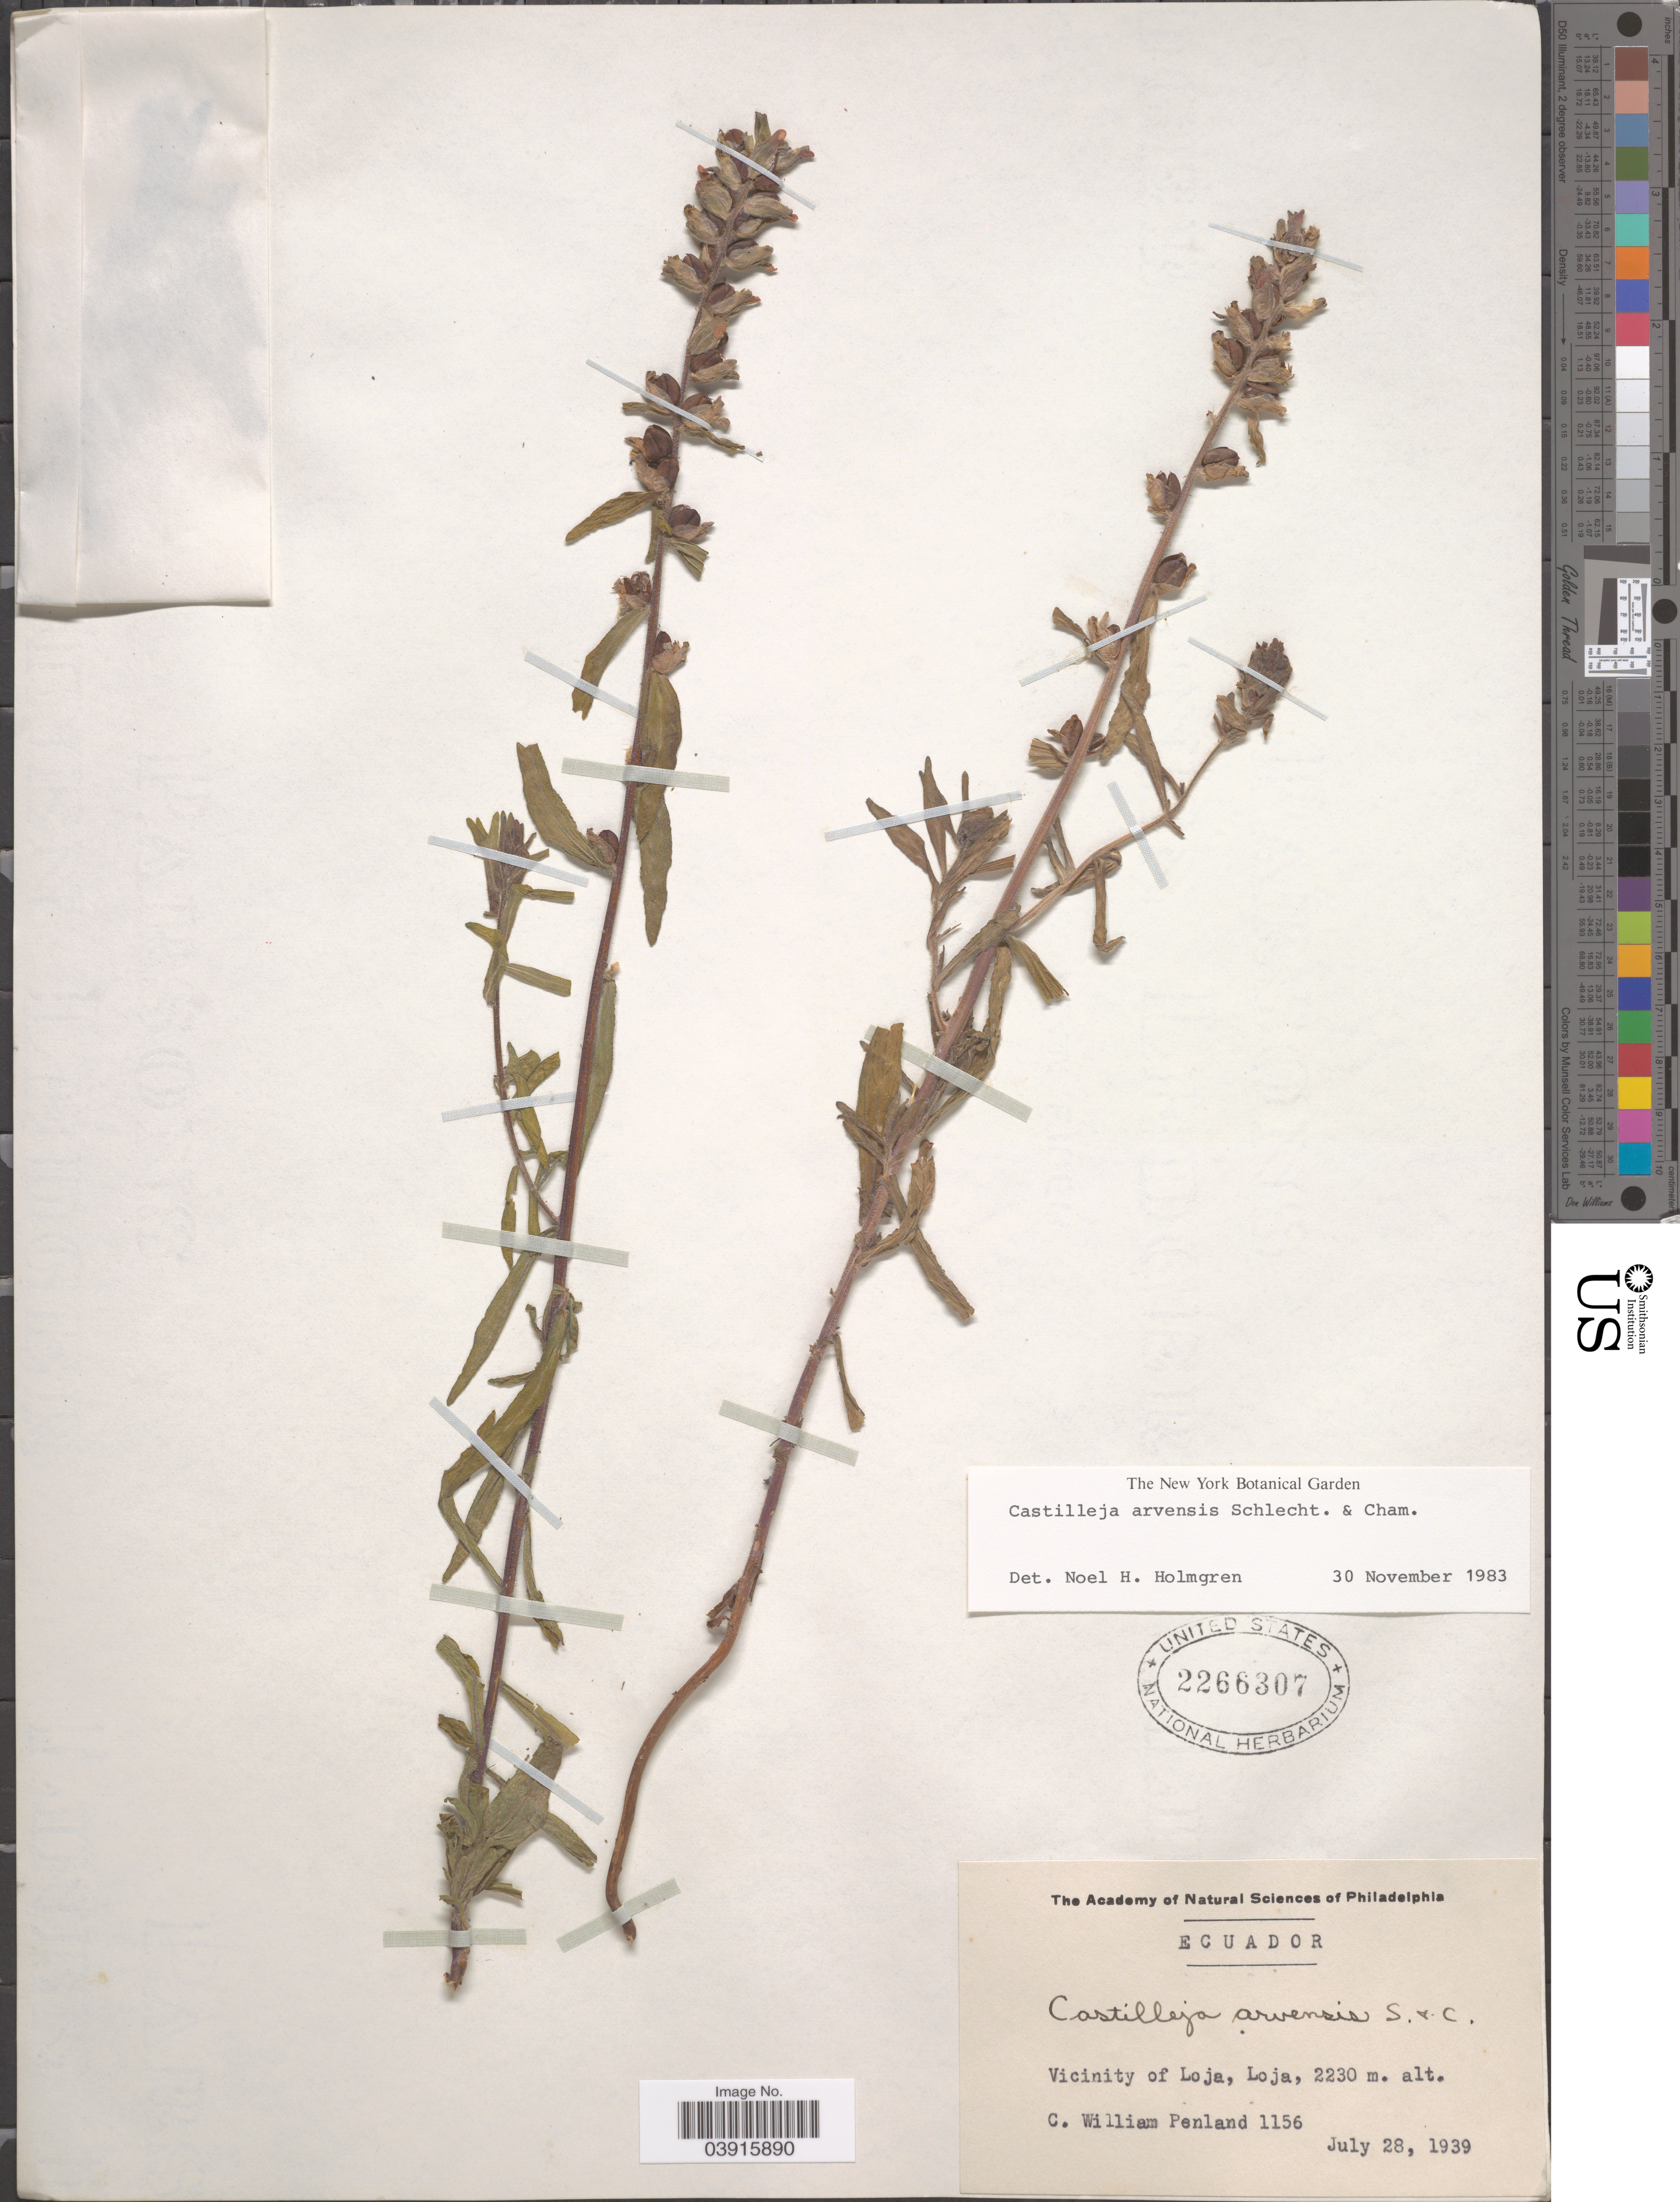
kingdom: Plantae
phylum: Tracheophyta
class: Magnoliopsida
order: Lamiales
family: Orobanchaceae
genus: Castilleja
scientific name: Castilleja arvensis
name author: Schltdl. & Cham.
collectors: C. W. Penland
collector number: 1156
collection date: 1939-07-28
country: Ecuador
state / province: Loja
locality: Vicinity of Loja.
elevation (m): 2230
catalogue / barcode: US 2266307